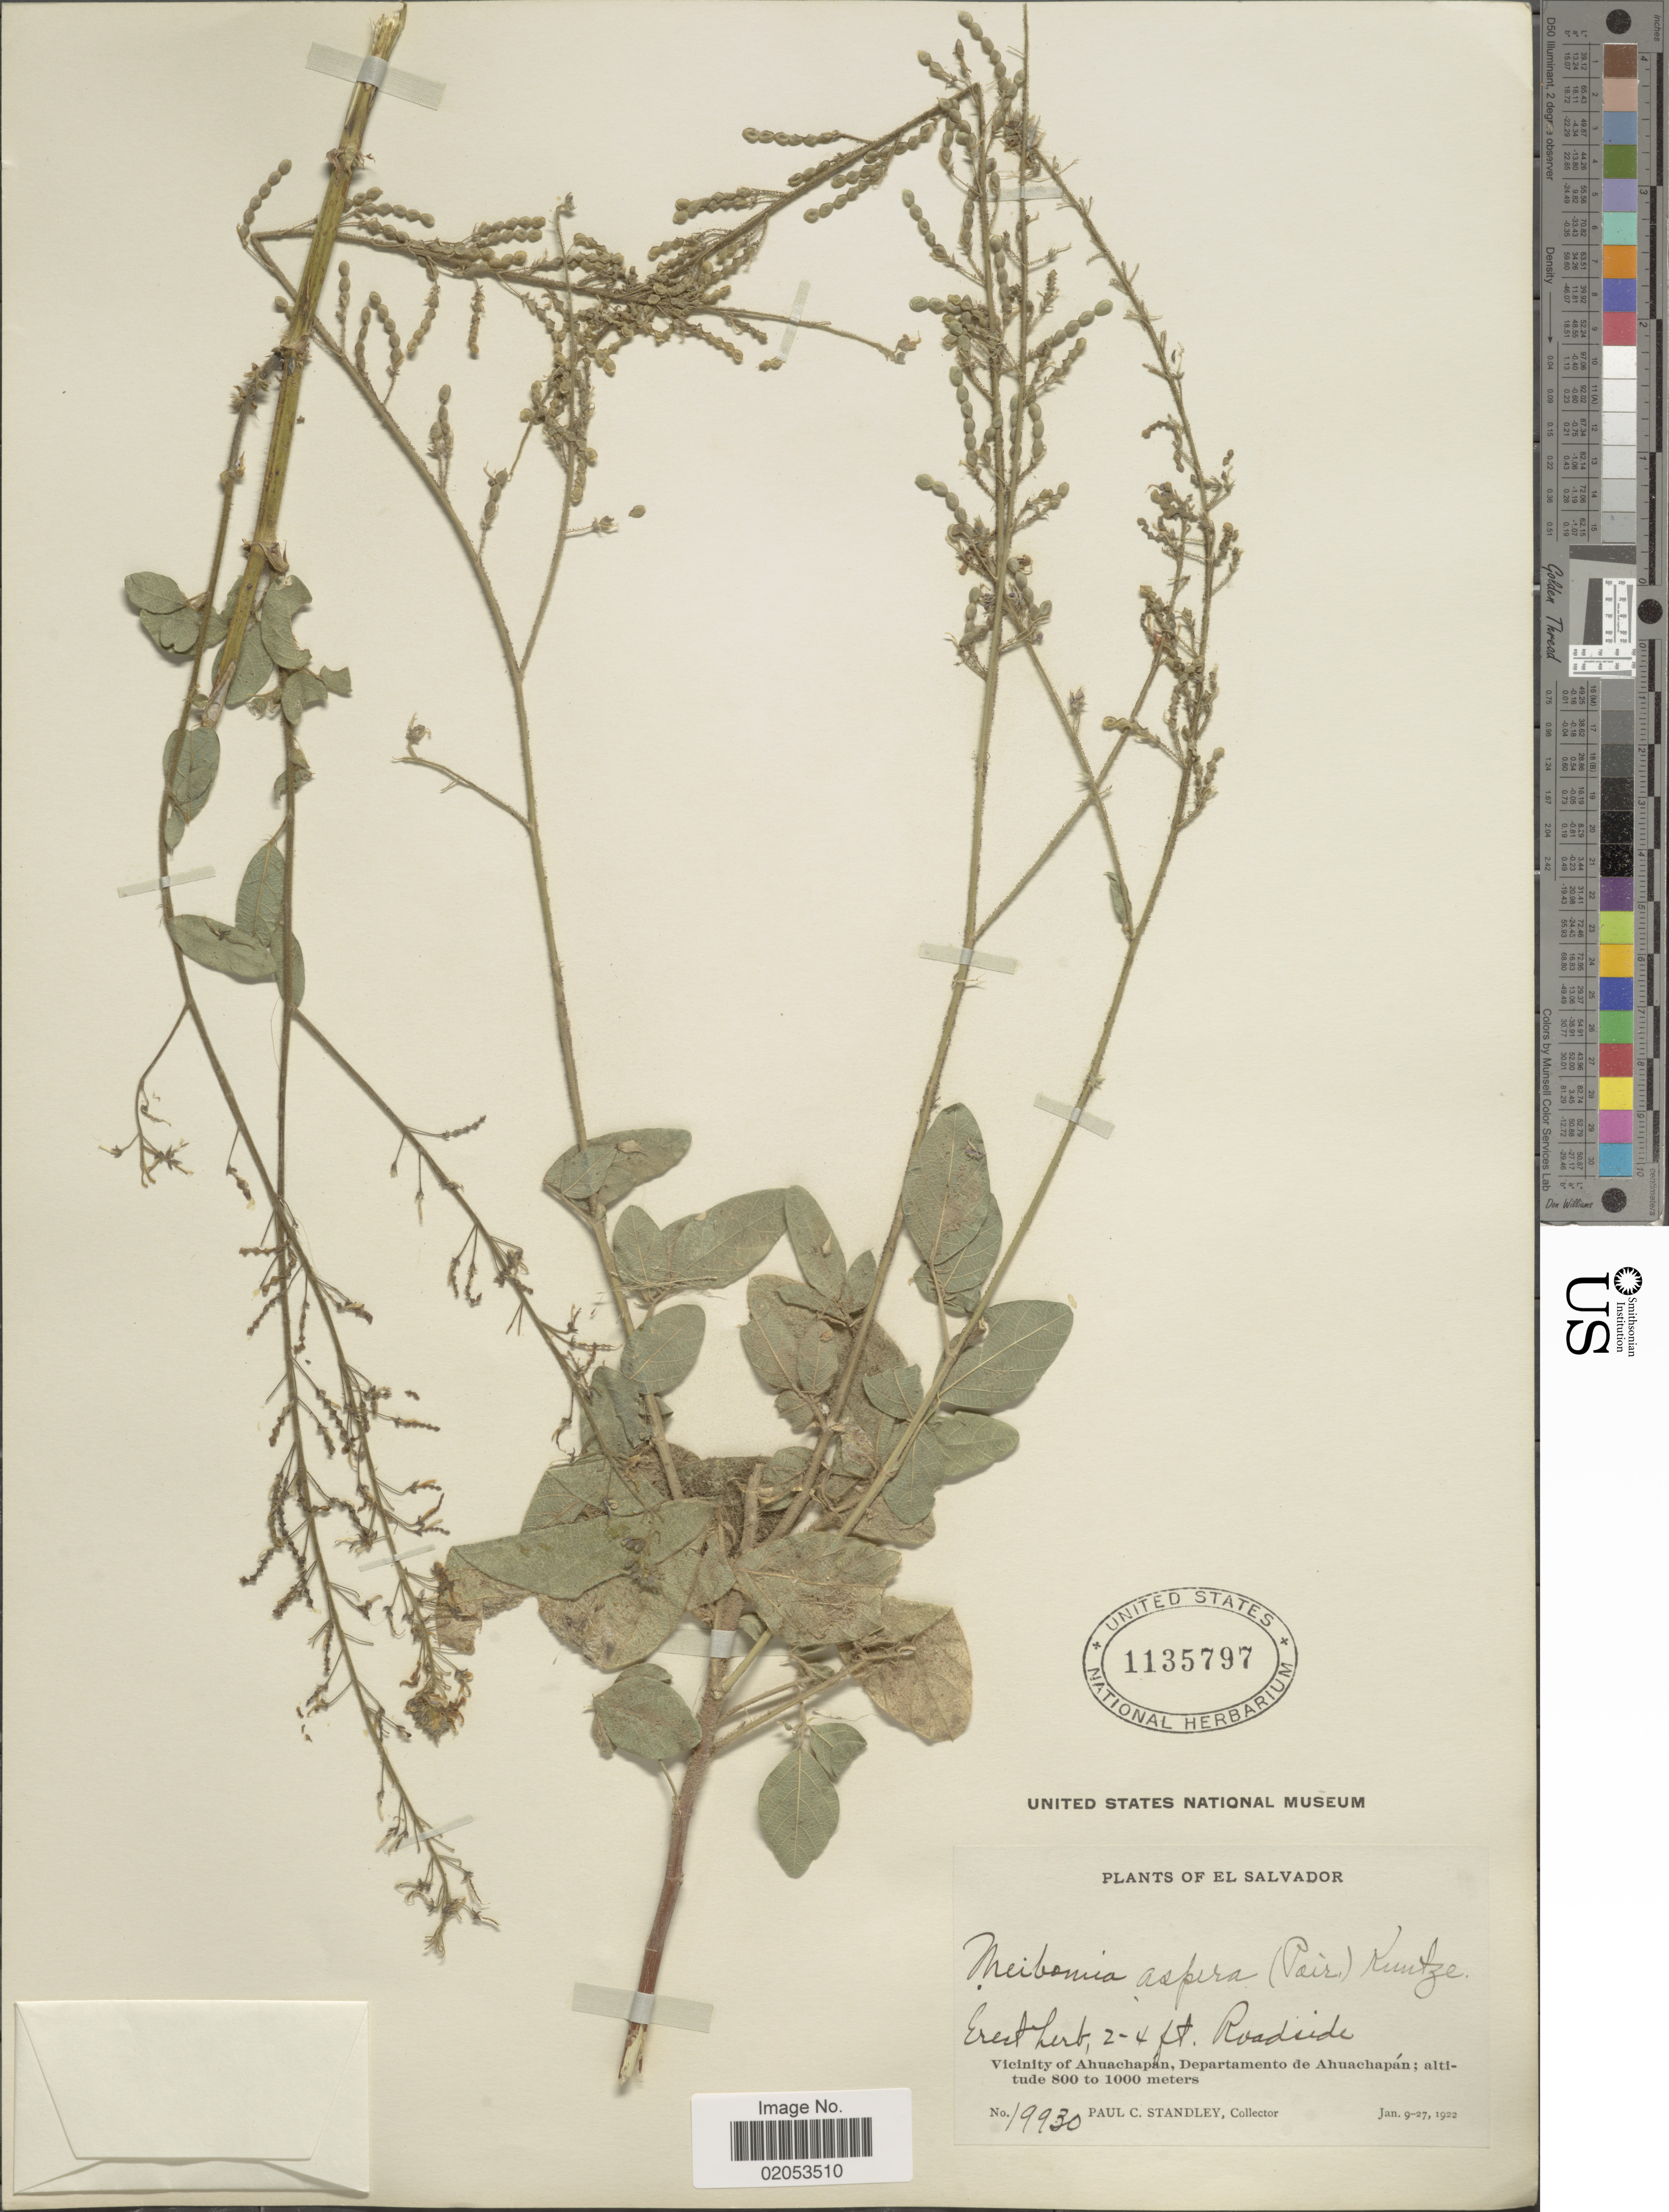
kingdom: Plantae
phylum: Tracheophyta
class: Magnoliopsida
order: Fabales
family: Fabaceae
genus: Desmodium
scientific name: Desmodium distortum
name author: (Aubl.) J.F. Macbr.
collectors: P. C. Standley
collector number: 19930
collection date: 1922-01-09/1922-01-27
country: El Salvador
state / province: Ahuachapan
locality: Roadside, Vicinity of Ahuachapan, Departamento de Ahuachapán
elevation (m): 800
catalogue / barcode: US 1135797